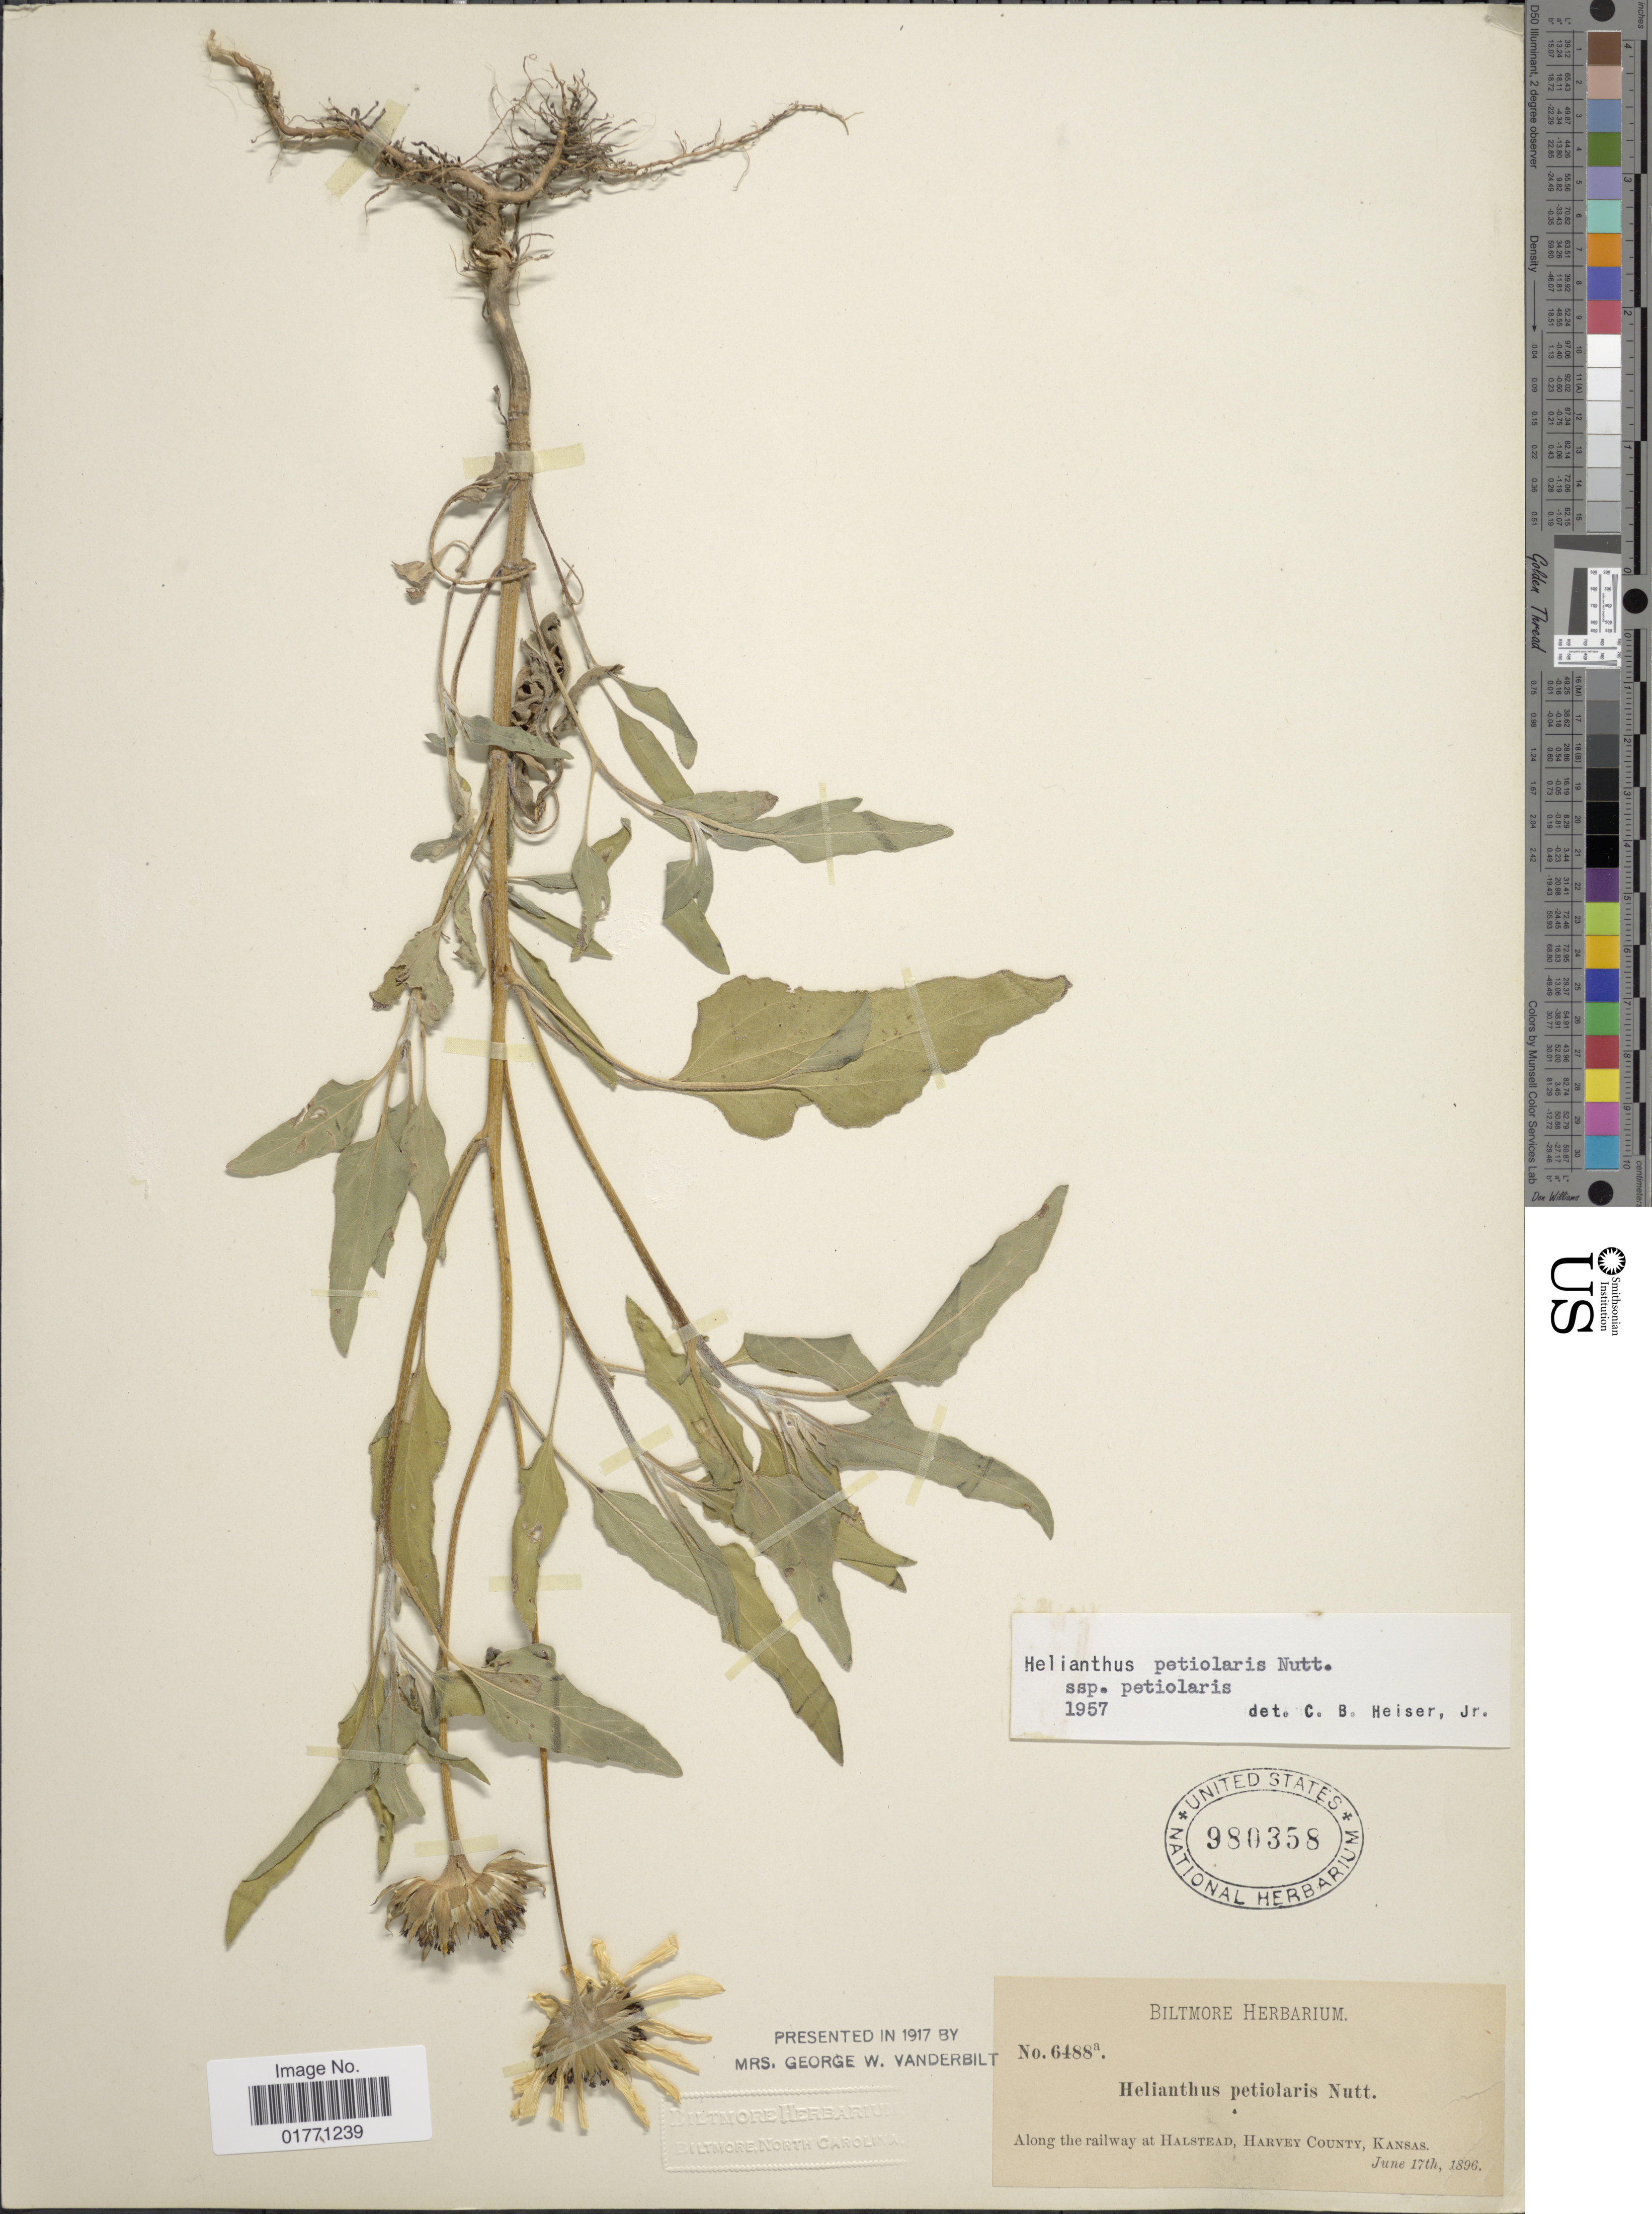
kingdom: Plantae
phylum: Tracheophyta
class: Magnoliopsida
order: Asterales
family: Asteraceae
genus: Helianthus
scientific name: Helianthus petiolaris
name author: Nutt.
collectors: ex herb. Biltmore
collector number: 6488a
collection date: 1896-06-17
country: United States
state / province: Kansas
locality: Along the railway at Halstead, Harvey County.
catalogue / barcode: US 980358